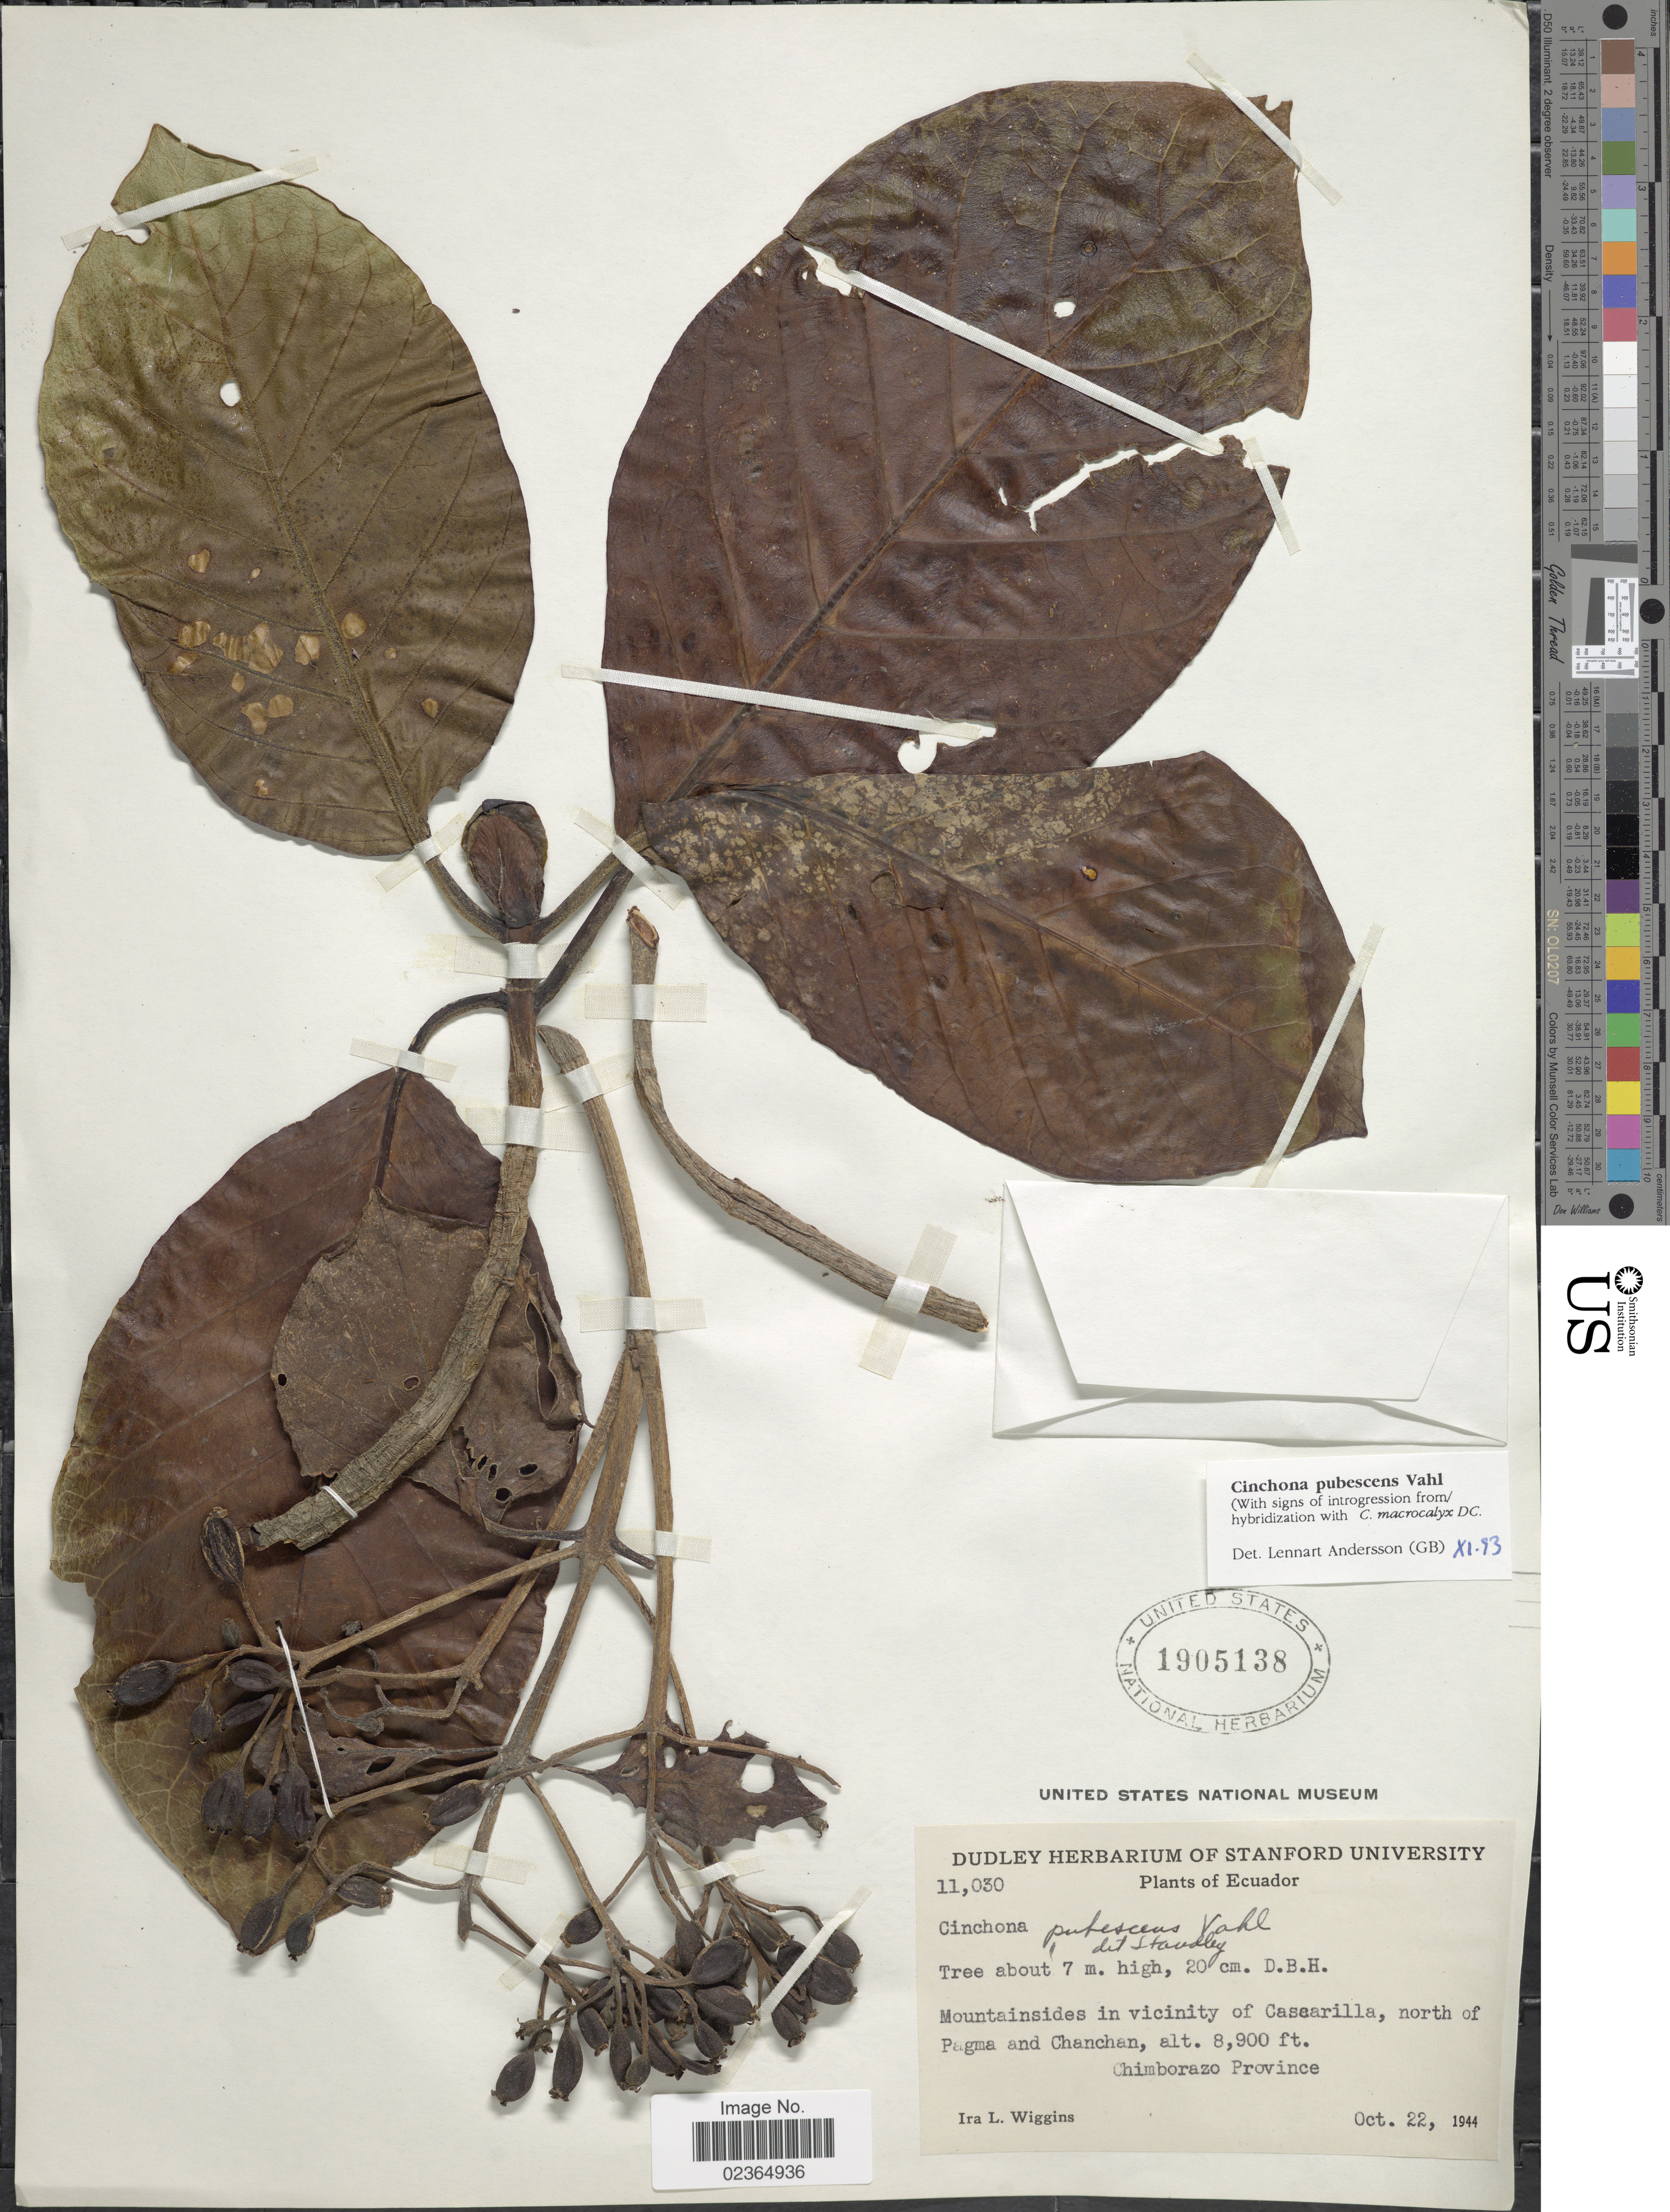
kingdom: Plantae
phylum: Tracheophyta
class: Magnoliopsida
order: Gentianales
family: Rubiaceae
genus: Cinchona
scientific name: Cinchona pubescens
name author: Vahl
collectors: I. L. Wiggins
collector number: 11030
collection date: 1944-10-22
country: Ecuador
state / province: Chimborazo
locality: Mountainsides in vicinity of Cascarilla, north of Pagma and Chanchan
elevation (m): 2713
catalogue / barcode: US 1905138